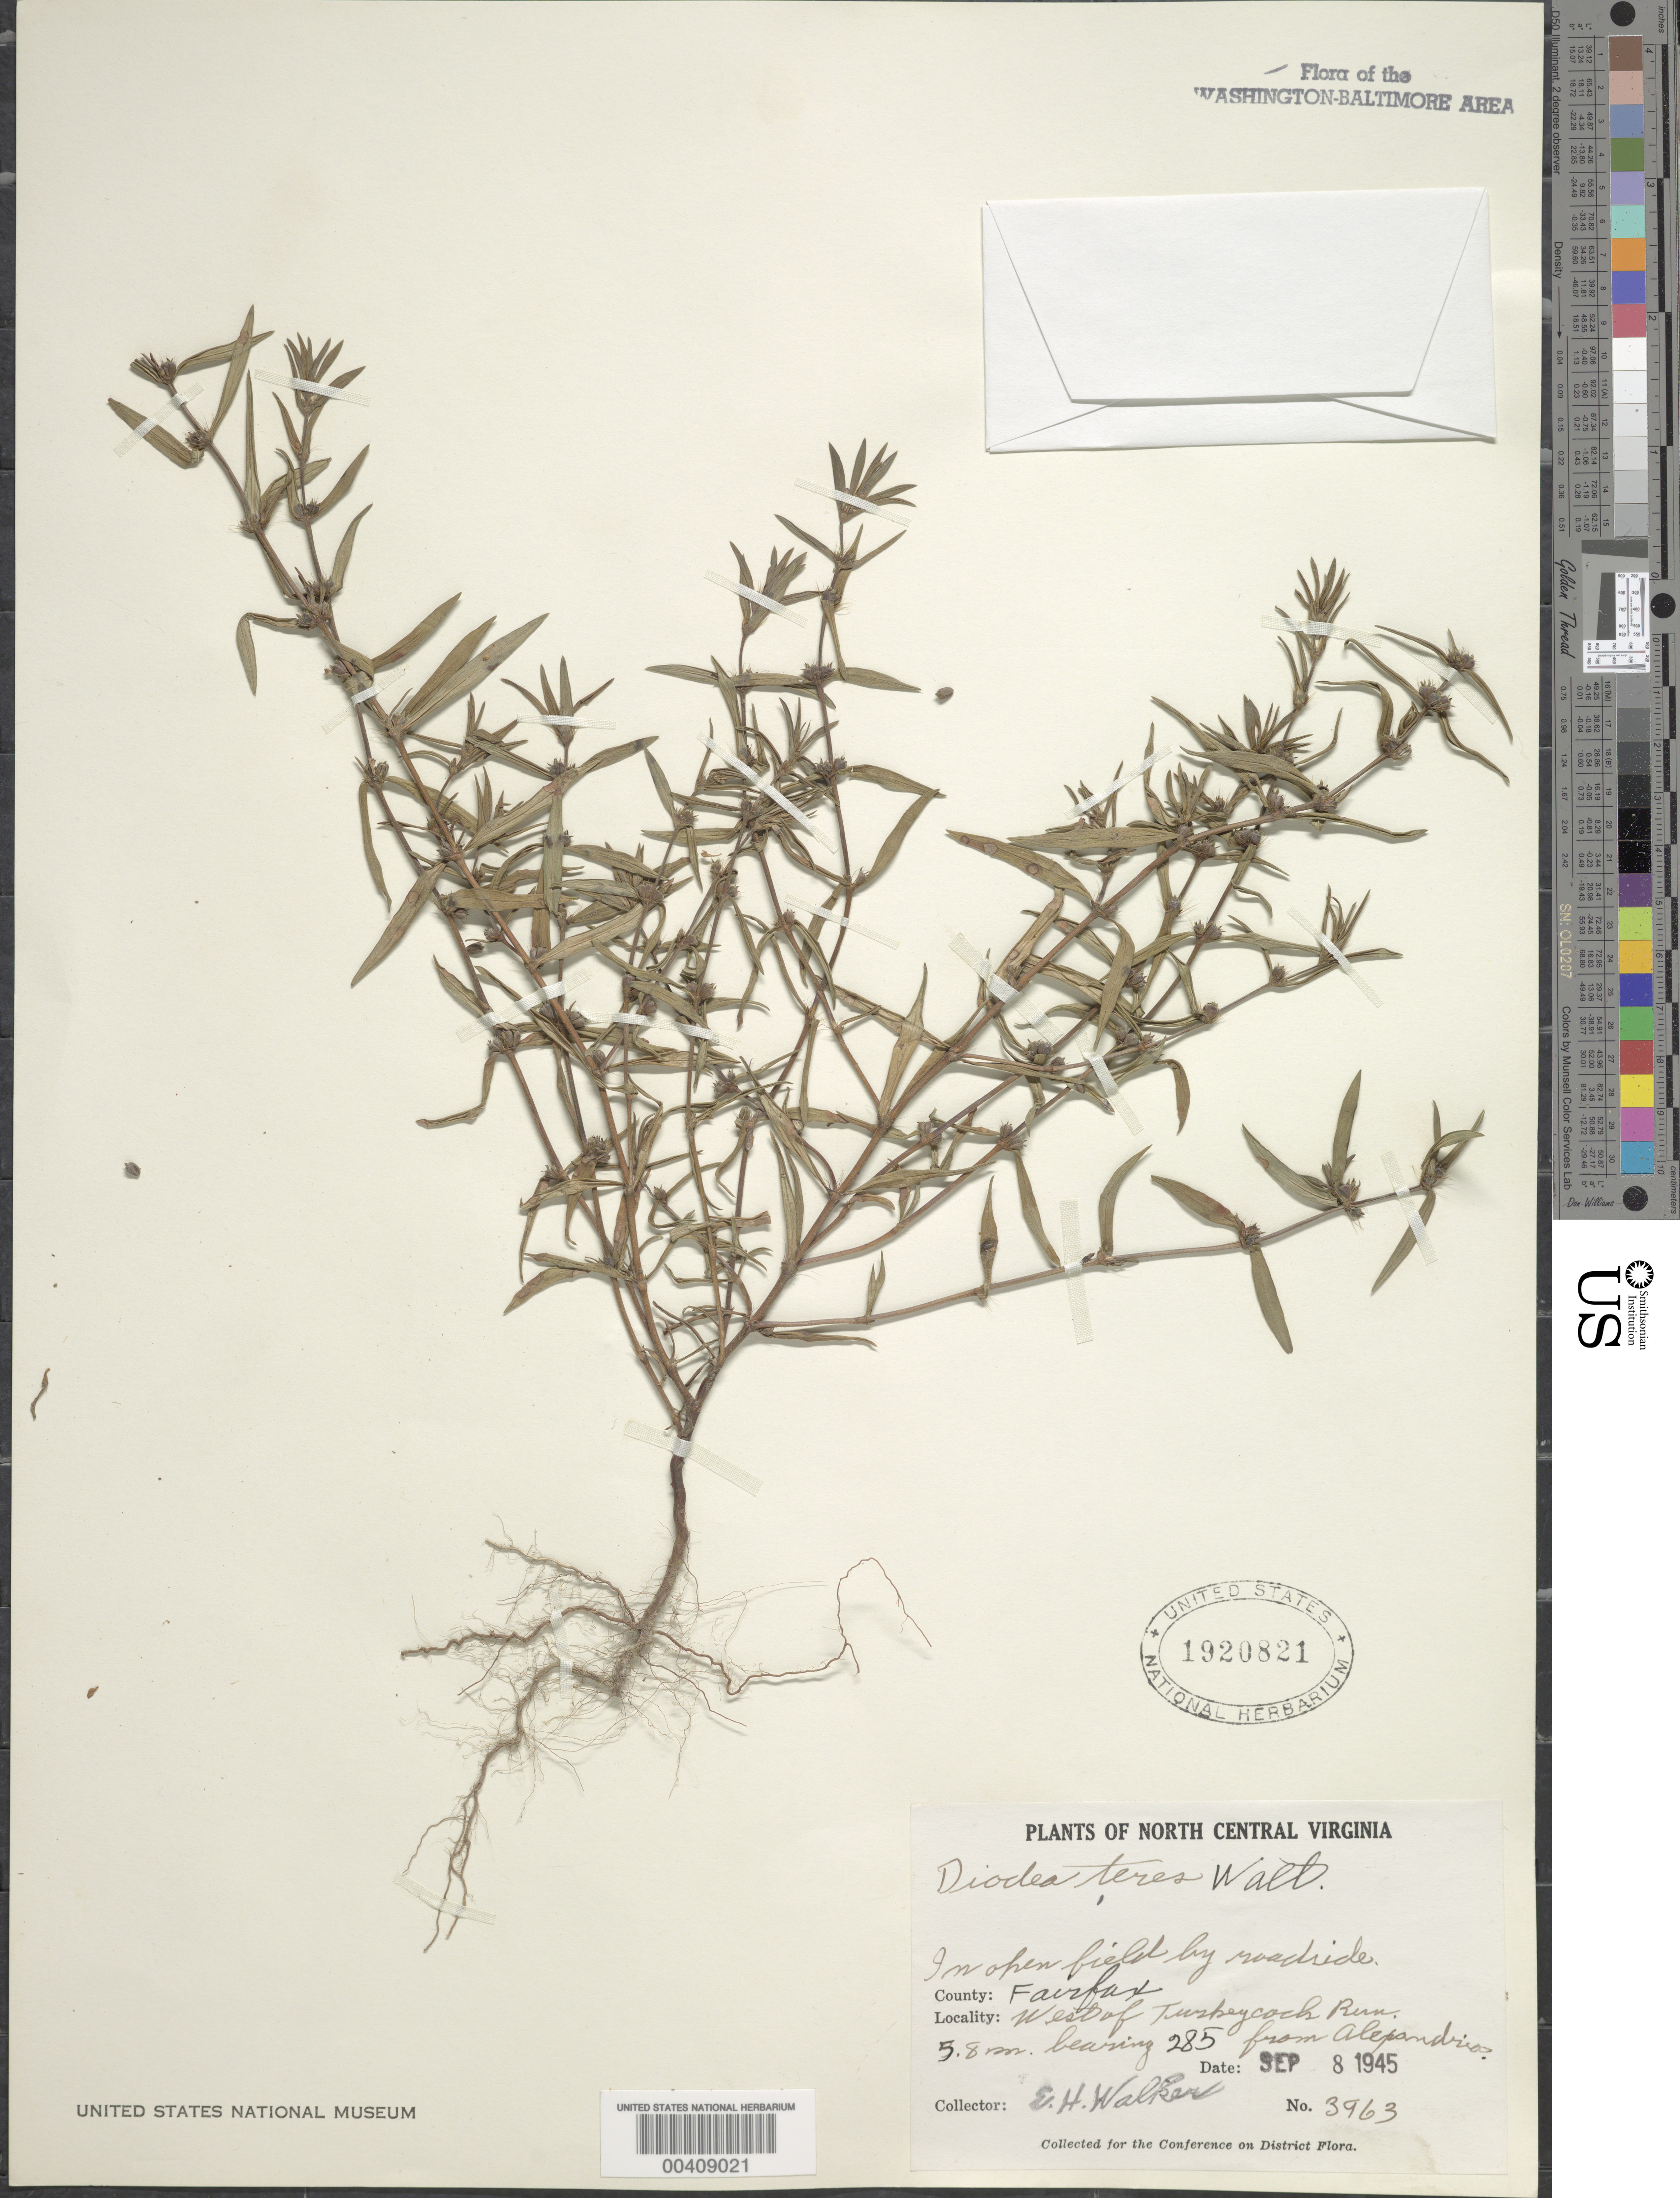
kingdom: Plantae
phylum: Tracheophyta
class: Magnoliopsida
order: Gentianales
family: Rubiaceae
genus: Diodia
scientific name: Diodia teres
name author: Walter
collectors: E. H. Walker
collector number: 3963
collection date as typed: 08 Sep 1945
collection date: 1945-09-08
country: United States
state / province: Virginia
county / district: Fairfax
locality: West of Turkeycock Run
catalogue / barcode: US 1920821